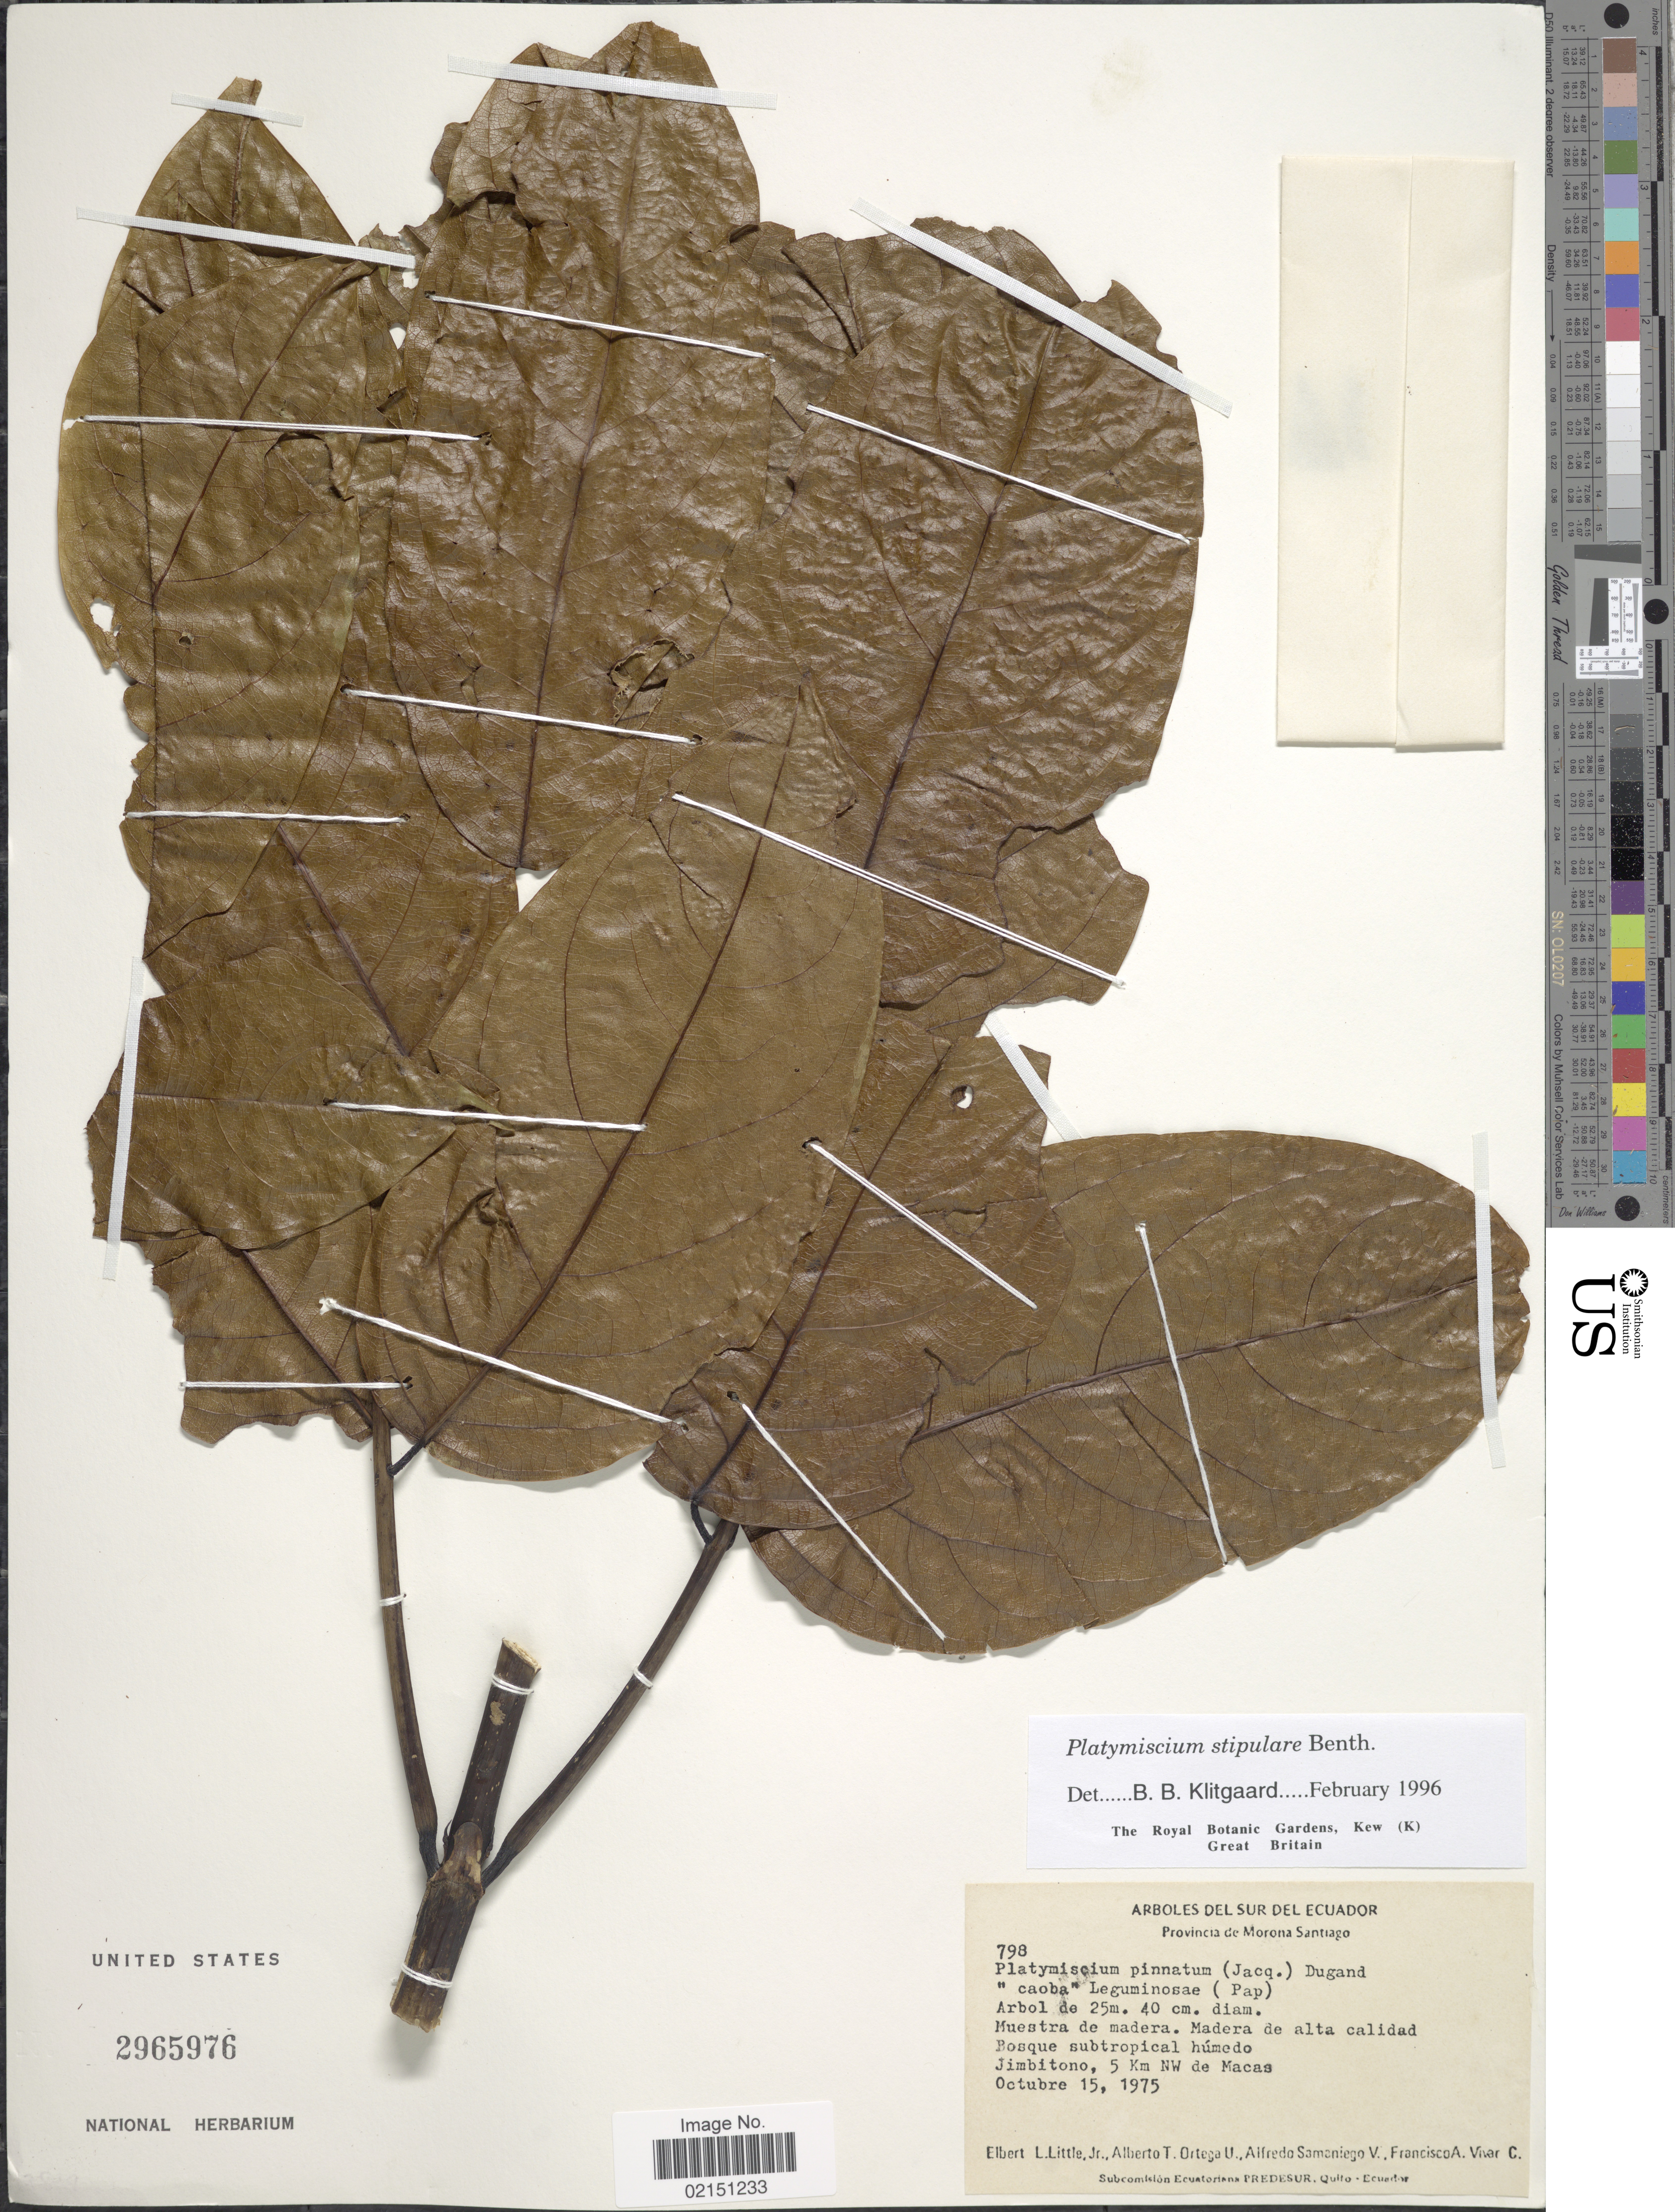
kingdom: Plantae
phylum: Tracheophyta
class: Magnoliopsida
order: Fabales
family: Fabaceae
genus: Platymiscium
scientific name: Platymiscium stipulare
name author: Benth.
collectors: E. L. Little, A. T. Ortega U., A. V. Samaniego & F. A. Vivar C.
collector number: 798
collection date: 1975-10-15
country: Ecuador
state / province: Morona-Santiago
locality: Muestra de madera. Madera de alta calidad. Bosque subtropical humedo. Jimbitono, 5 Km NW de Macas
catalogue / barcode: US 2965976